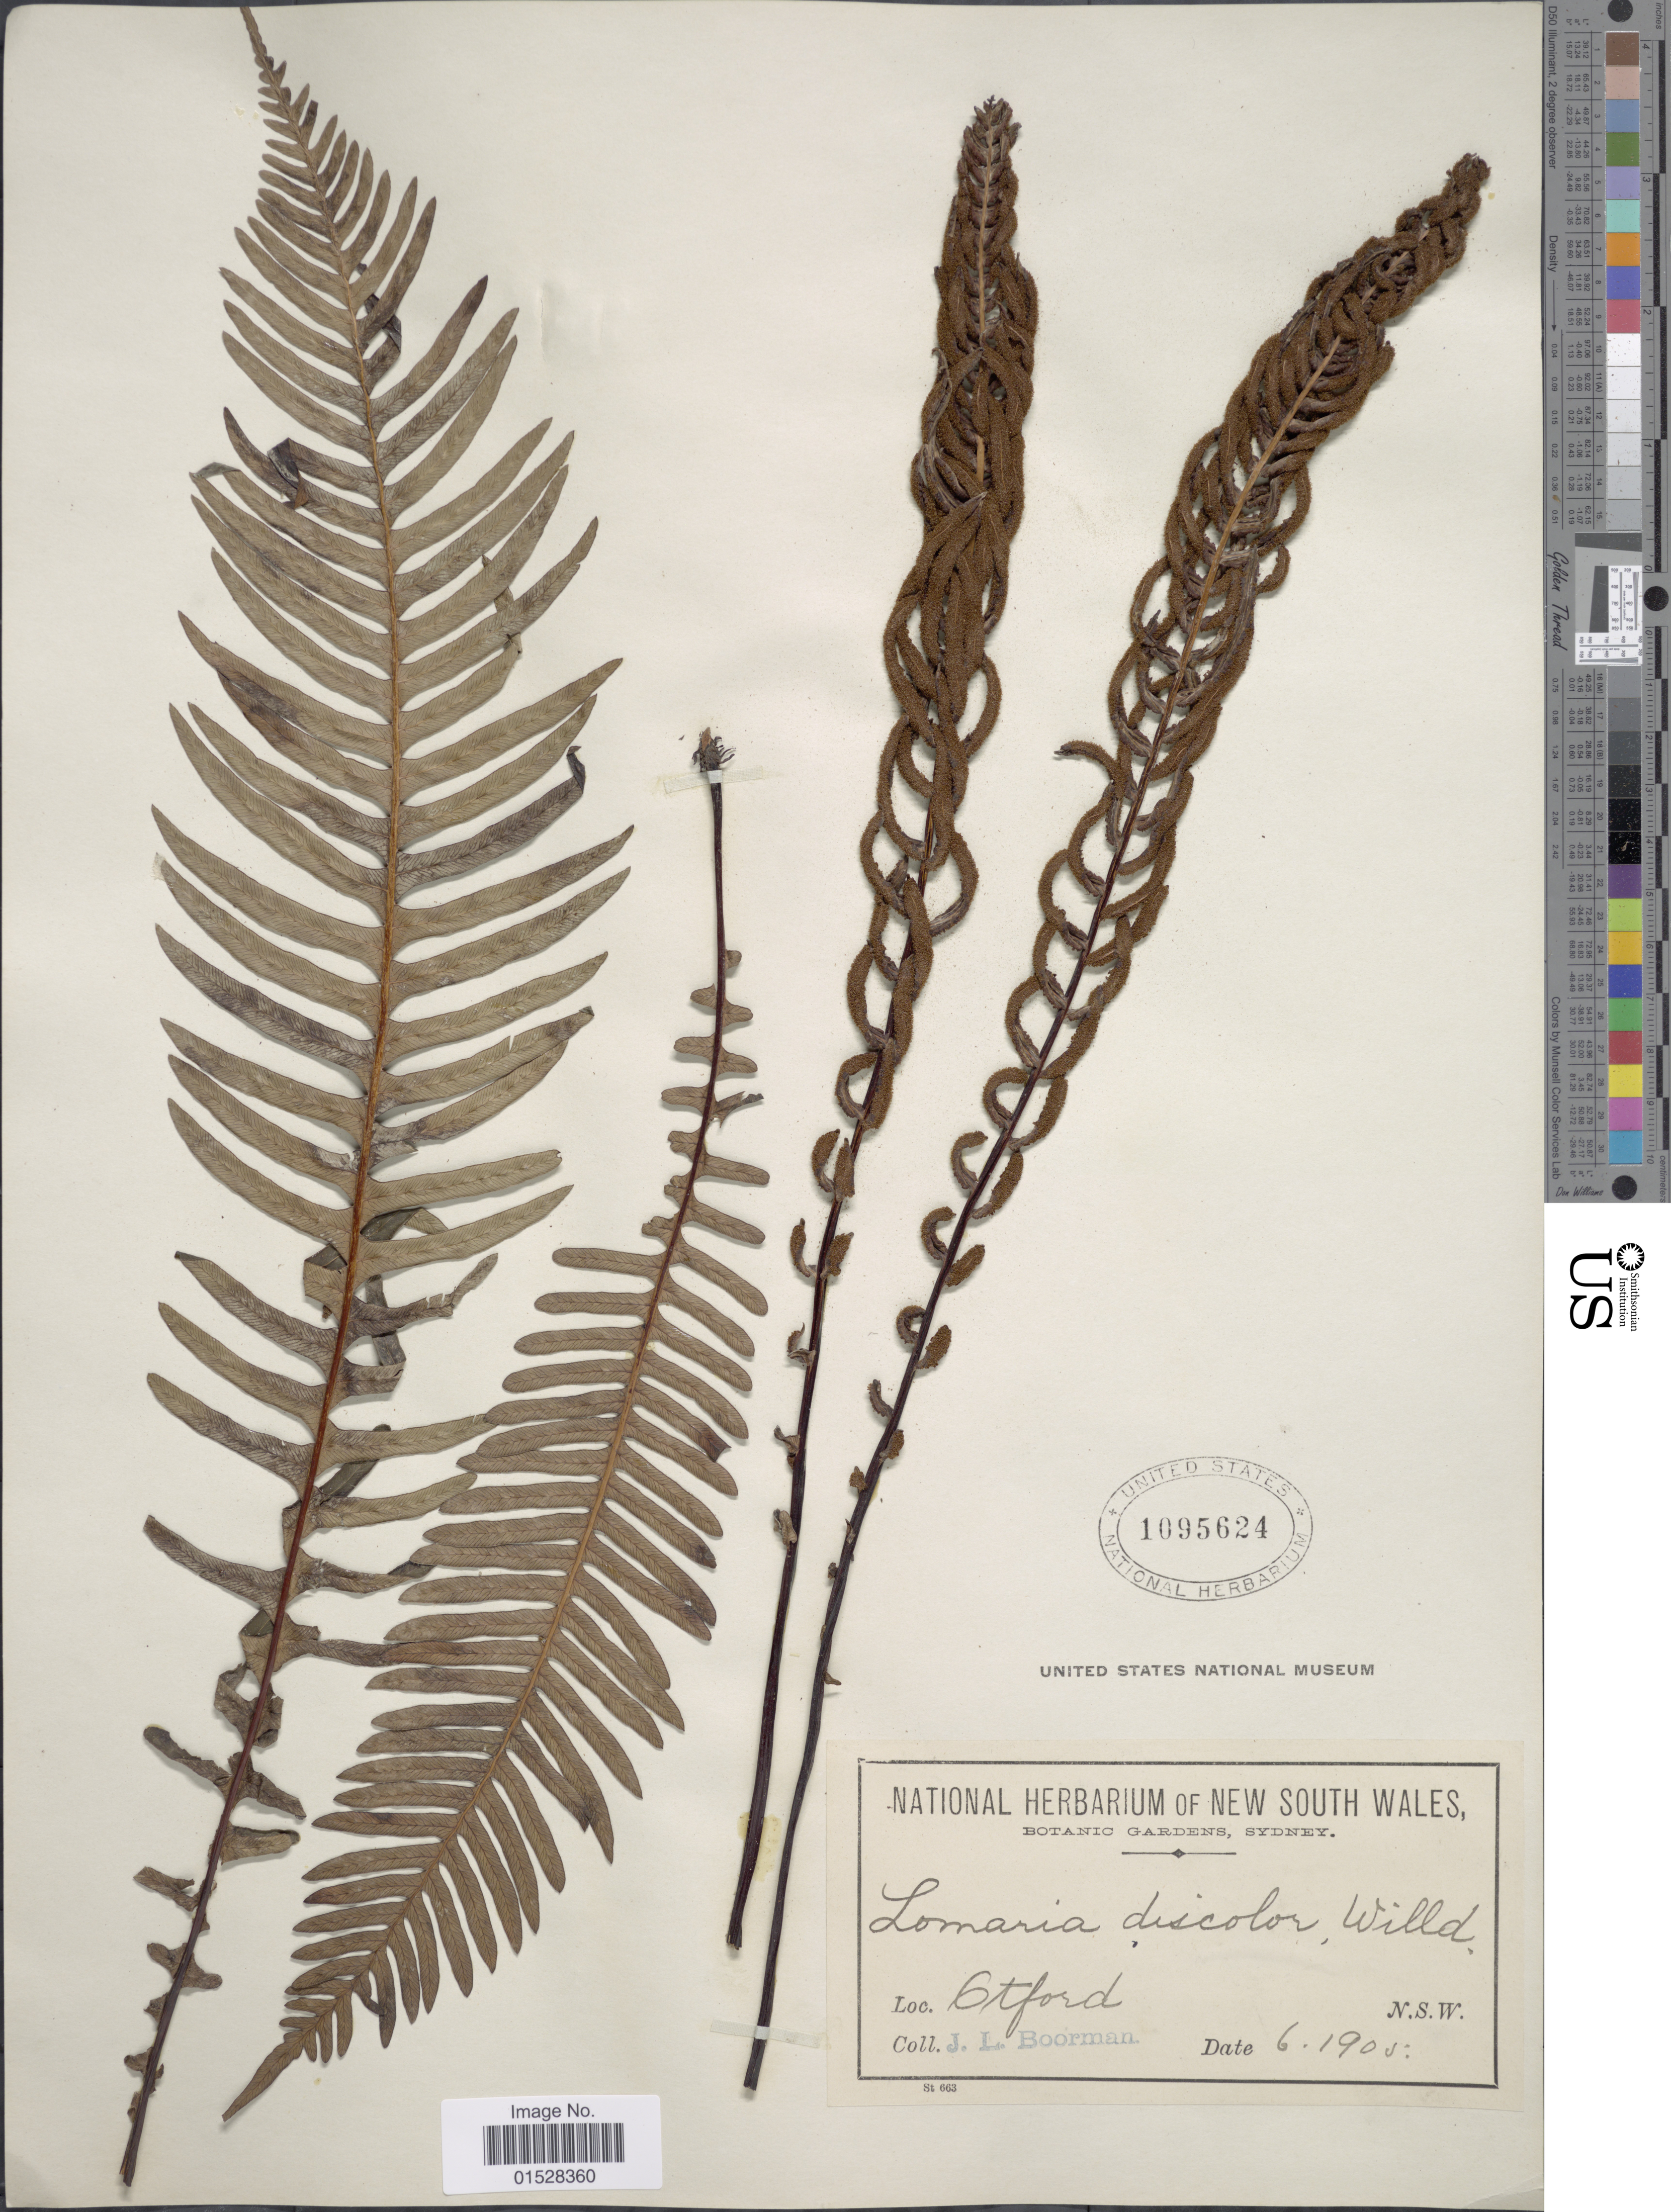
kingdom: Plantae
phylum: Tracheophyta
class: Polypodiopsida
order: Polypodiales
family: Blechnaceae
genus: Blechnum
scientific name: Blechnum discolor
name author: (G. Forst.) Keyserl.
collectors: J. Boorman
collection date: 1905-06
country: Australia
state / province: New South Wales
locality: Otford.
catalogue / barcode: US 1095624